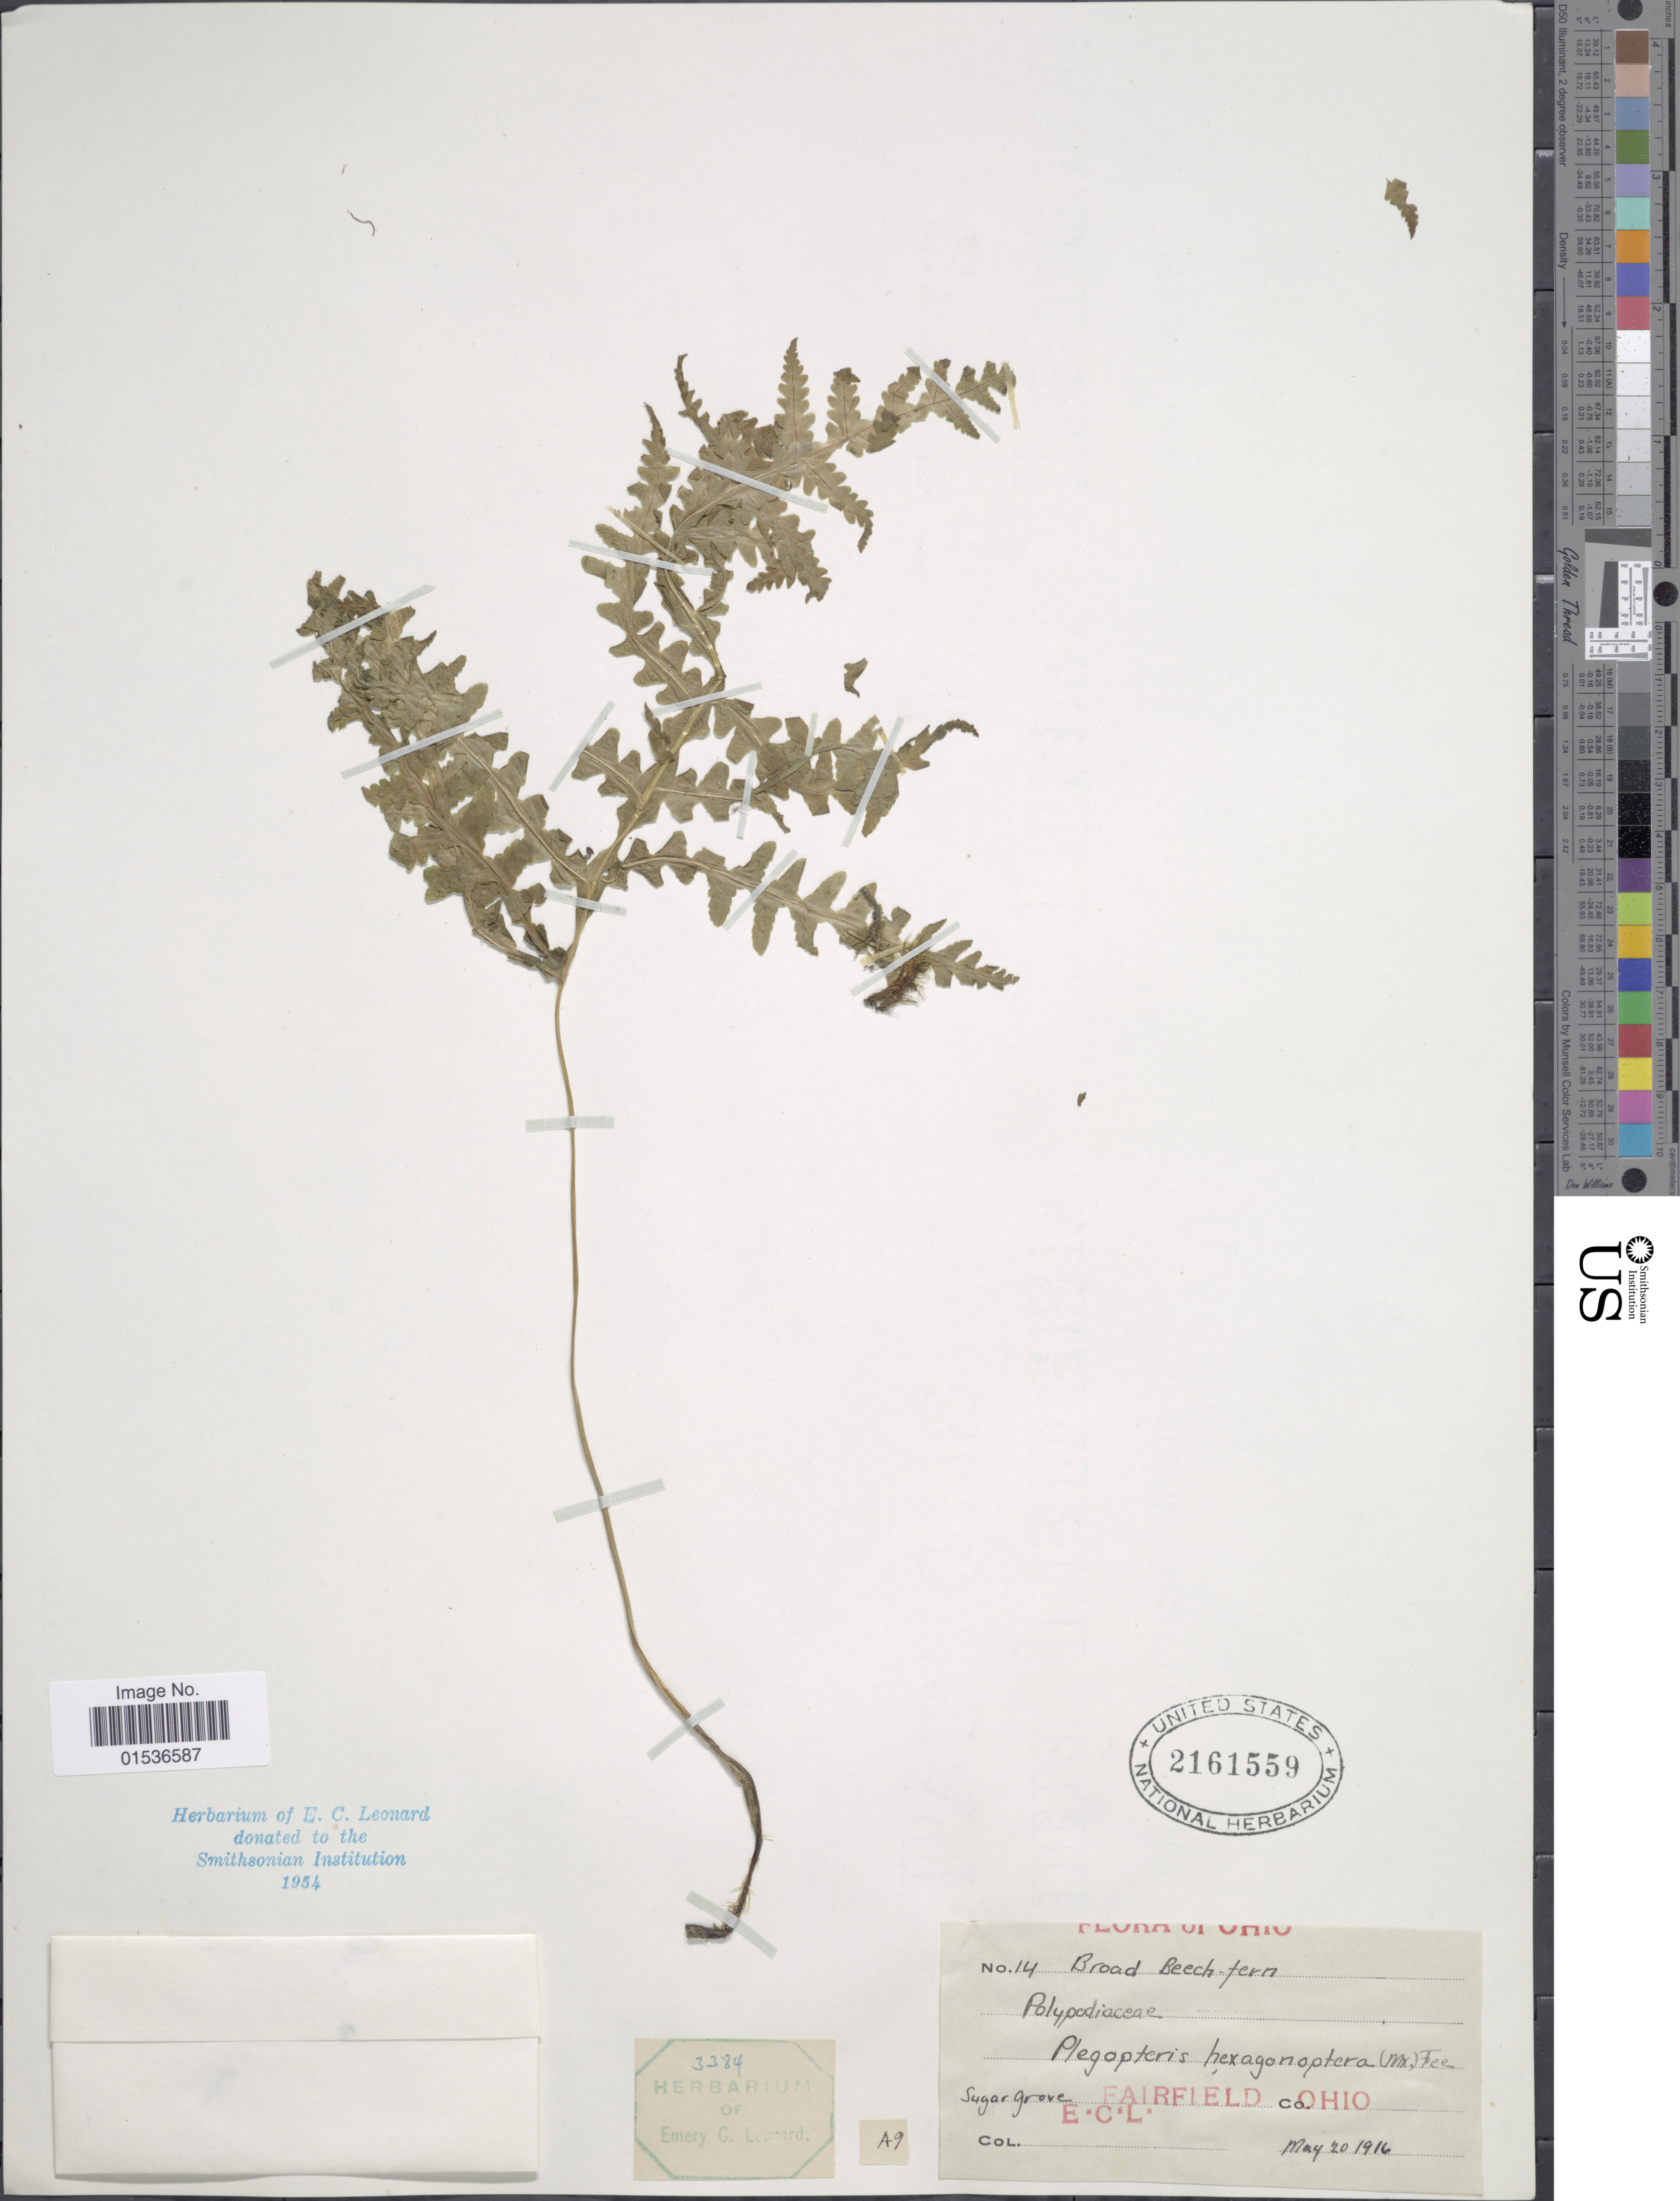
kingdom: Plantae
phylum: Tracheophyta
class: Polypodiopsida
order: Polypodiales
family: Thelypteridaceae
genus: Phegopteris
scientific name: Phegopteris hexagonoptera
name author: (Michx.) Fée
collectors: E. C. Leonard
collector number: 3384*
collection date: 1916-05-20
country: United States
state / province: Ohio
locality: Ohio, Sugar Grove, Fairfield Co.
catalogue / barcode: US 2161559